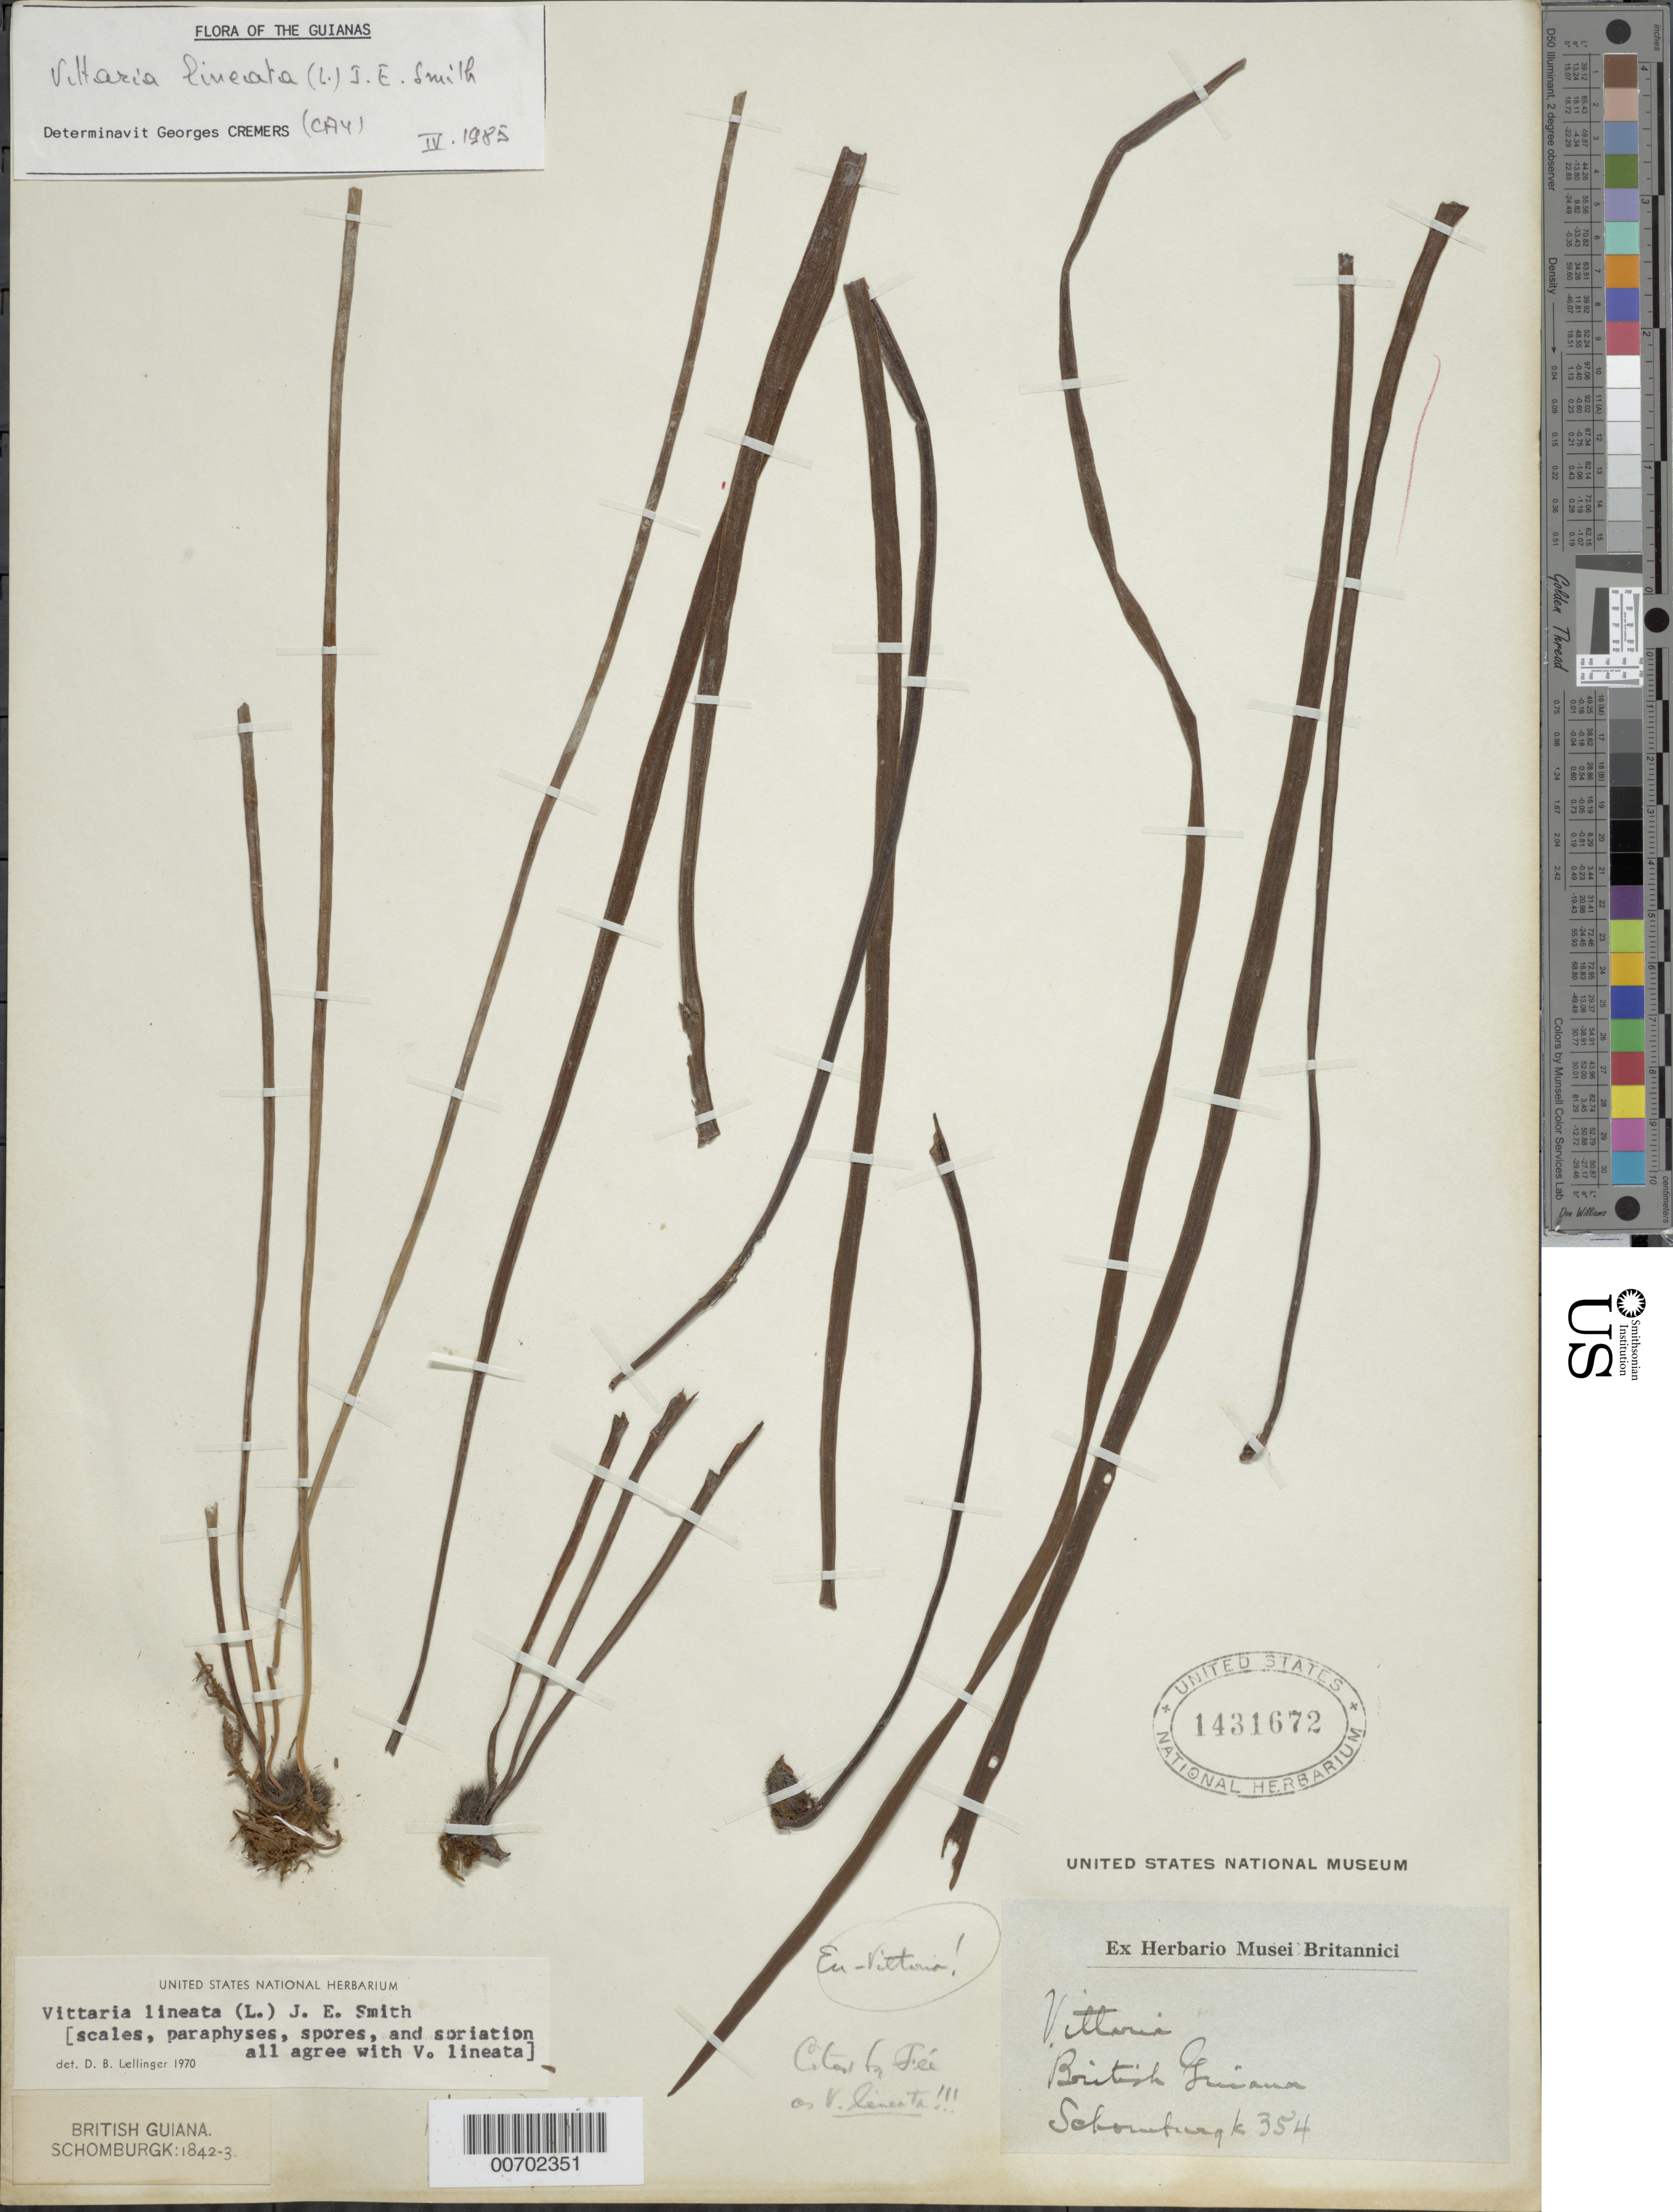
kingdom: Plantae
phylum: Tracheophyta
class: Polypodiopsida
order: Polypodiales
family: Pteridaceae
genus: Vittaria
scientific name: Vittaria lineata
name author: (L.) Sm.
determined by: Cremers, Georges A.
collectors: -- Schomburgk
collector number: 354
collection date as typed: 1842 to 1843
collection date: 1842/1843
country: Guyana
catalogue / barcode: US 1431672